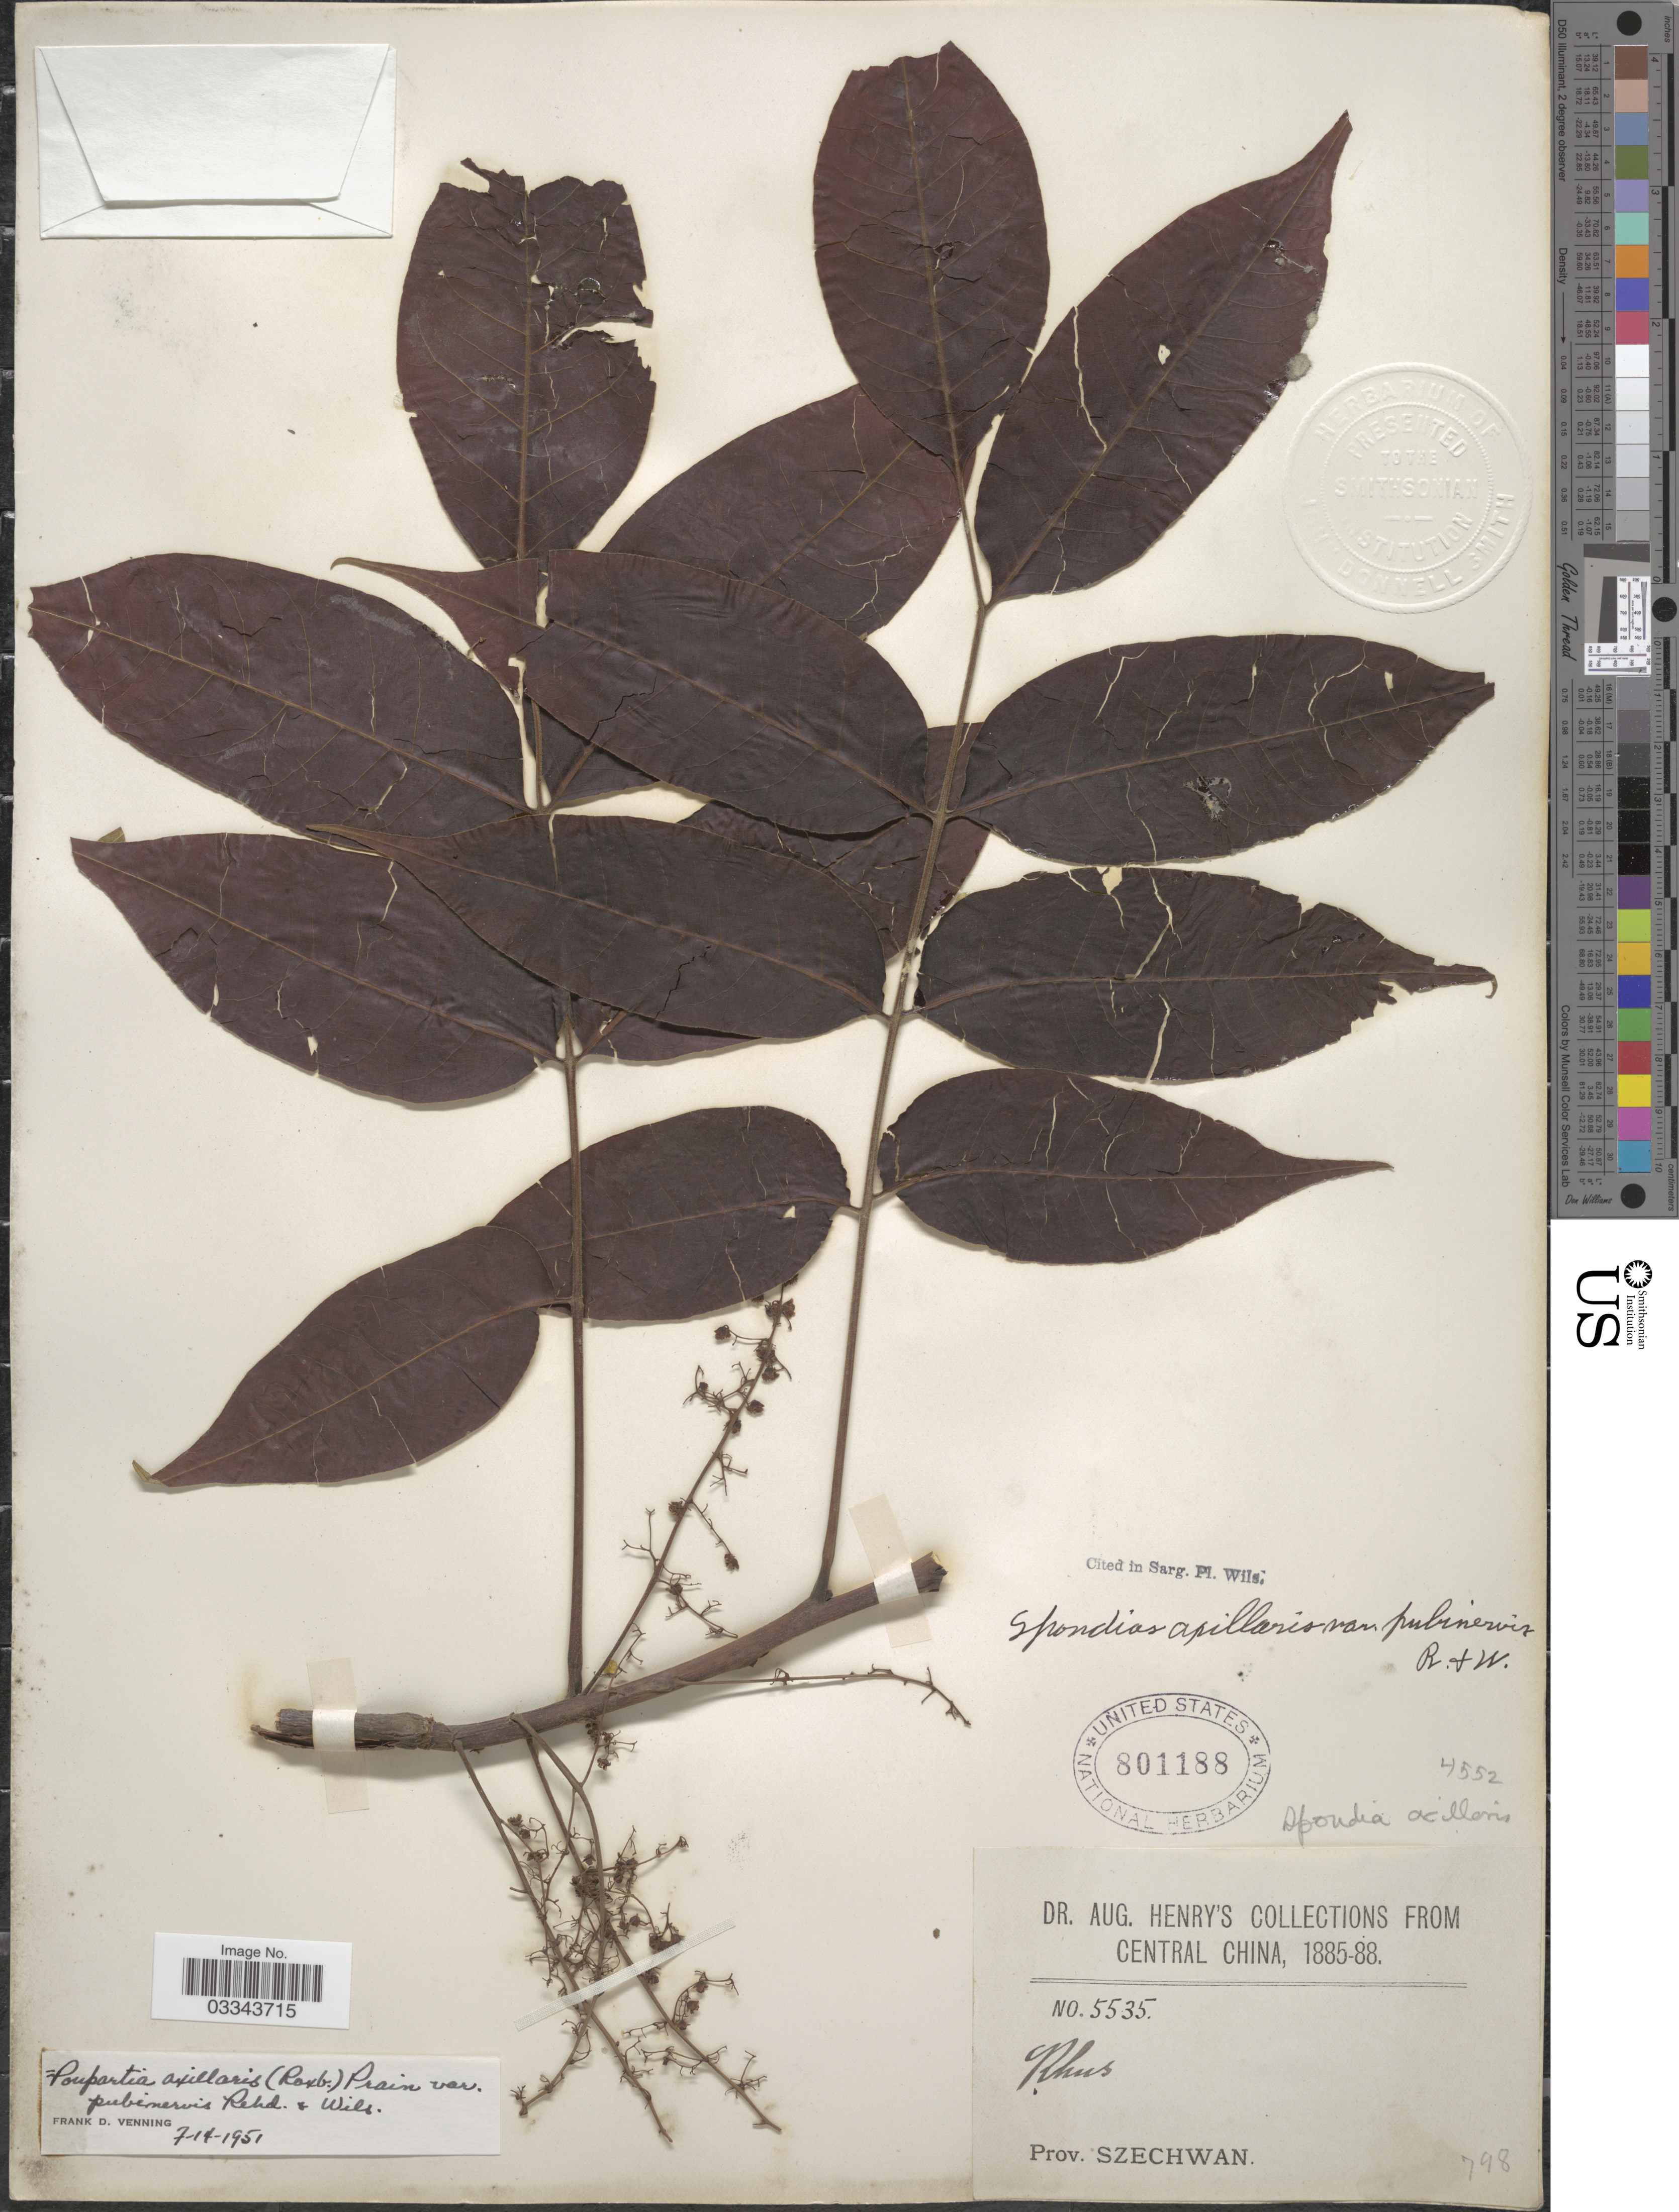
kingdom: Plantae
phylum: Tracheophyta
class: Magnoliopsida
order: Sapindales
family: Anacardiaceae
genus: Choerospondias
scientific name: Choerospondias axillaris var. pubinervis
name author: (Rehder & E.H. Wilson) B.L. Burtt & A.W. Hill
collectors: A. Henry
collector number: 5535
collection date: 1885/1888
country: China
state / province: Sichuan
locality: Central China. Prov. Szechwan.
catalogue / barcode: US 801188